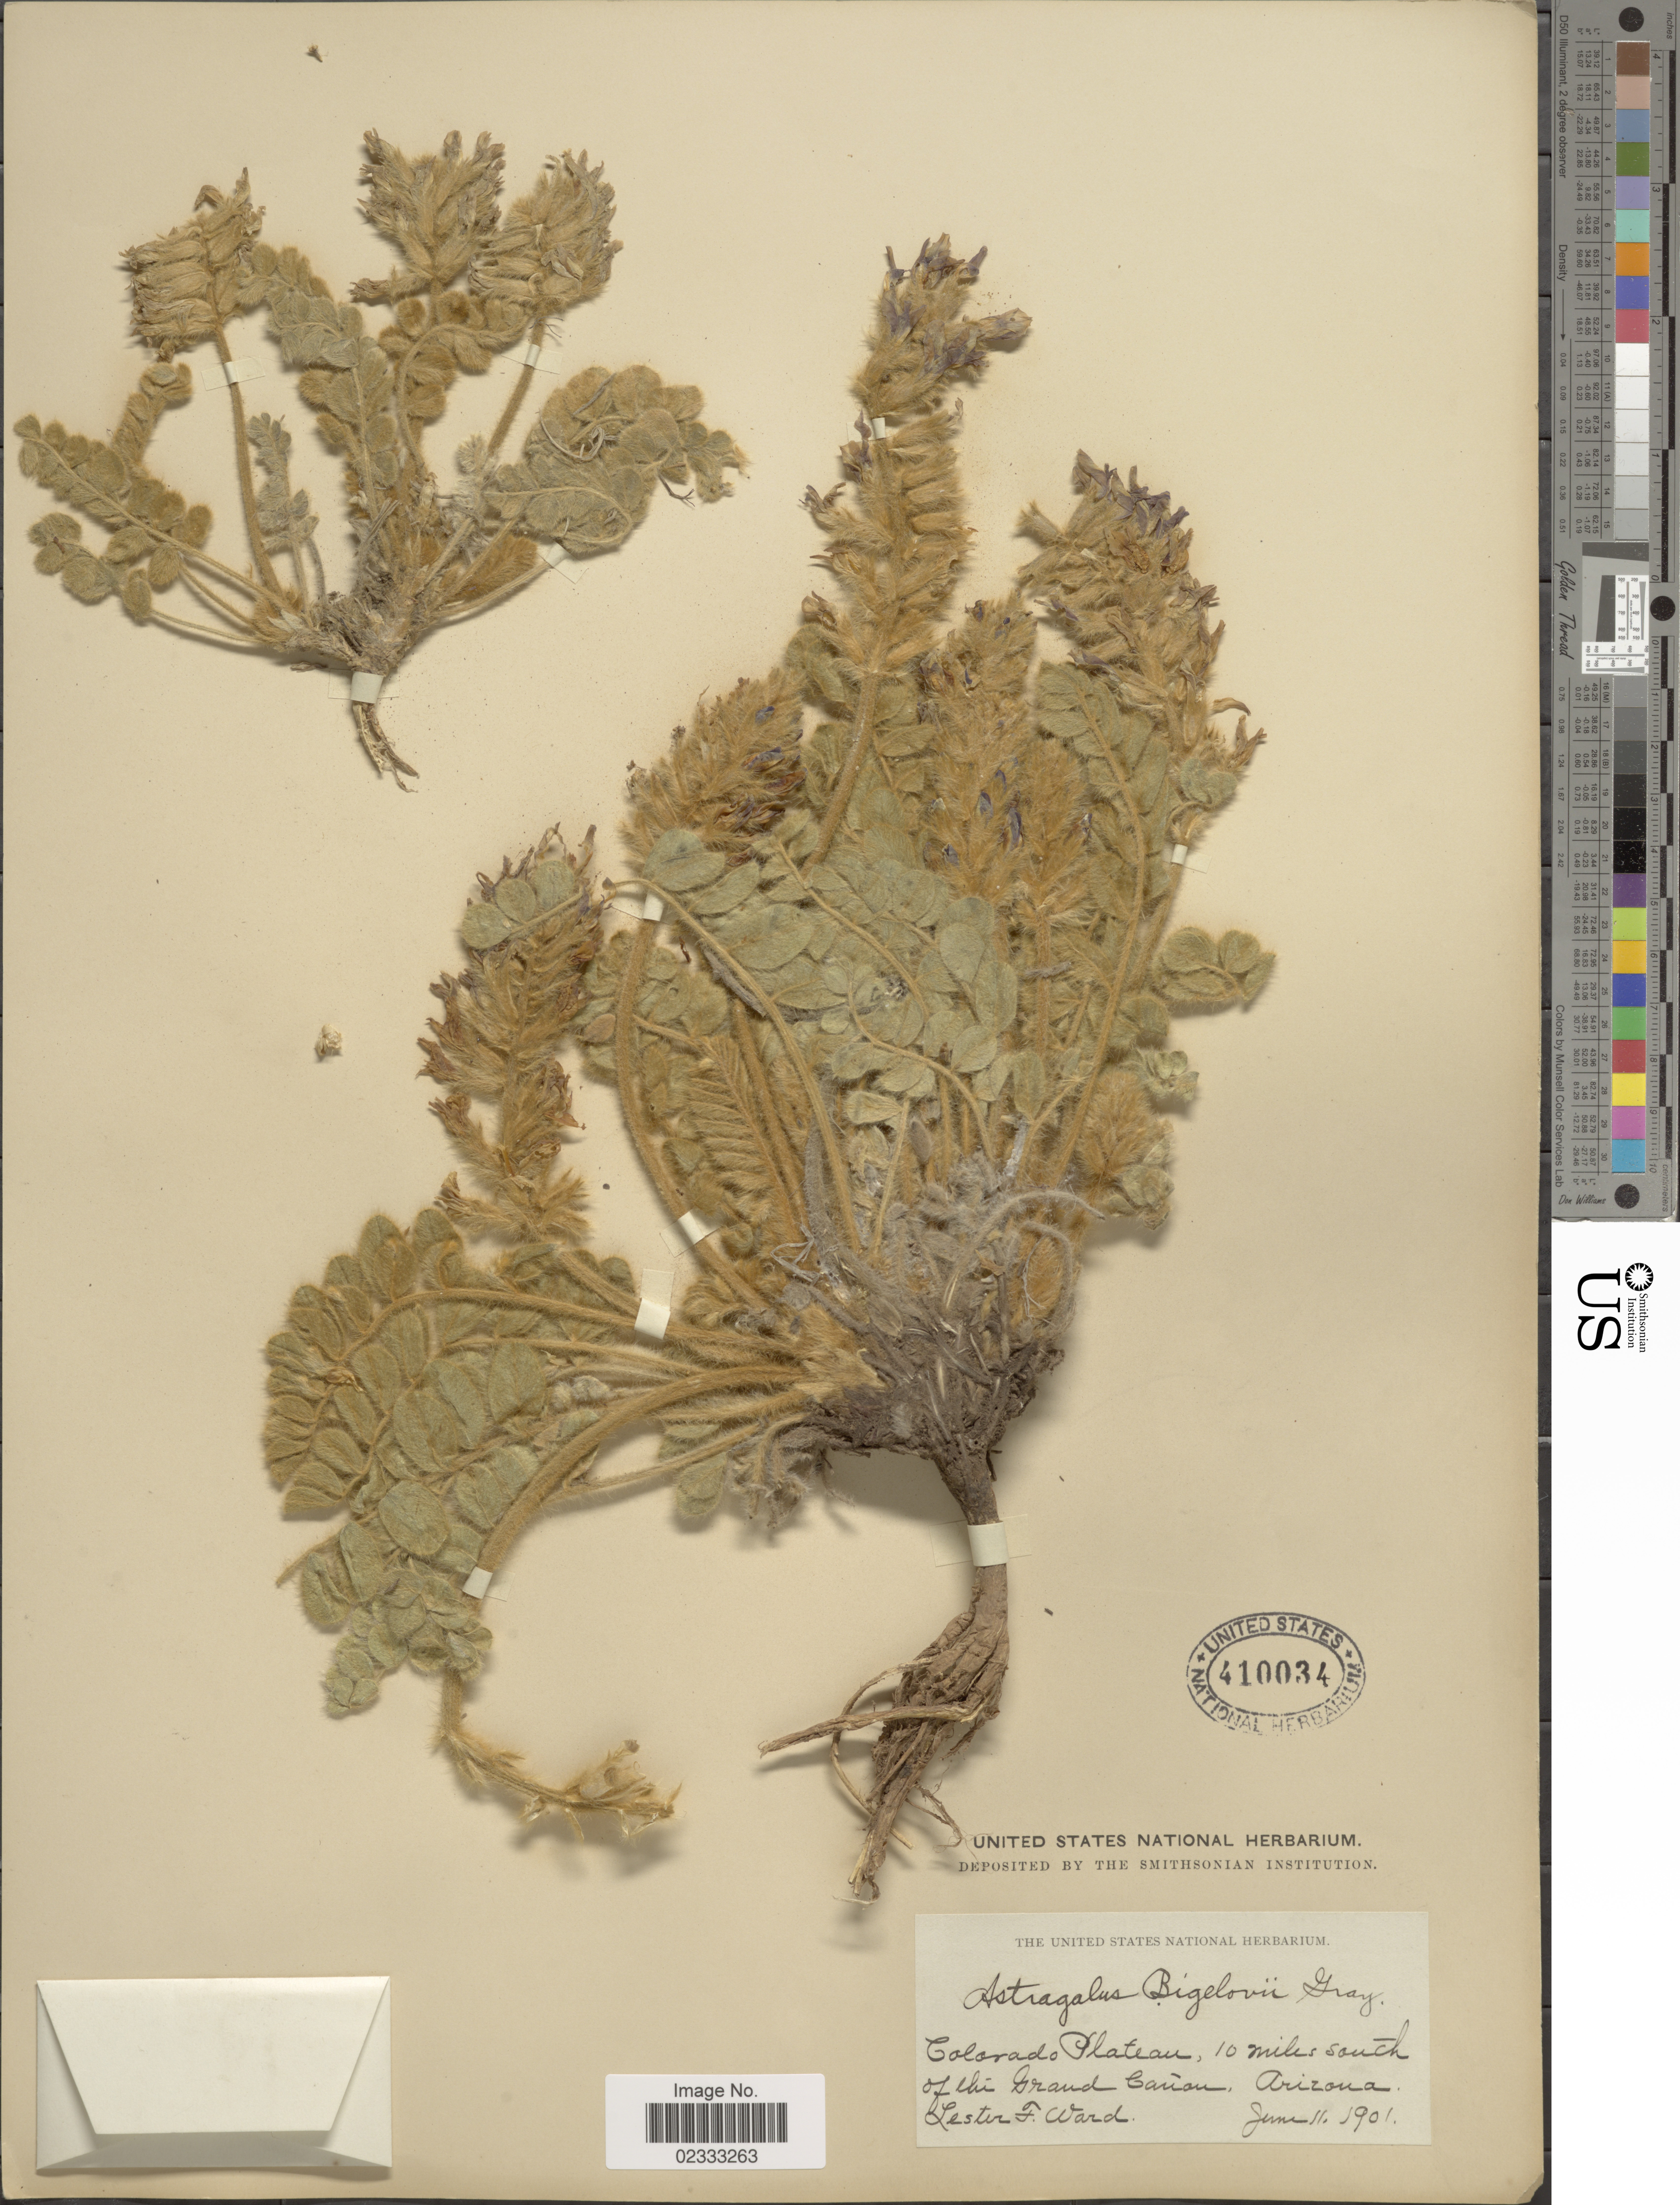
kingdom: Plantae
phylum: Tracheophyta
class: Magnoliopsida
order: Fabales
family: Fabaceae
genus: Astragalus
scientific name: Astragalus mollissimus var. bigelovii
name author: (A. Gray) Barneby ex B.L. Turner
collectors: L. F. Ward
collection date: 1901-06-11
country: United States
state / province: Arizona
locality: Colorado Plateau, 10 miles South of the Grand Canon.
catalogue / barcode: US 410034